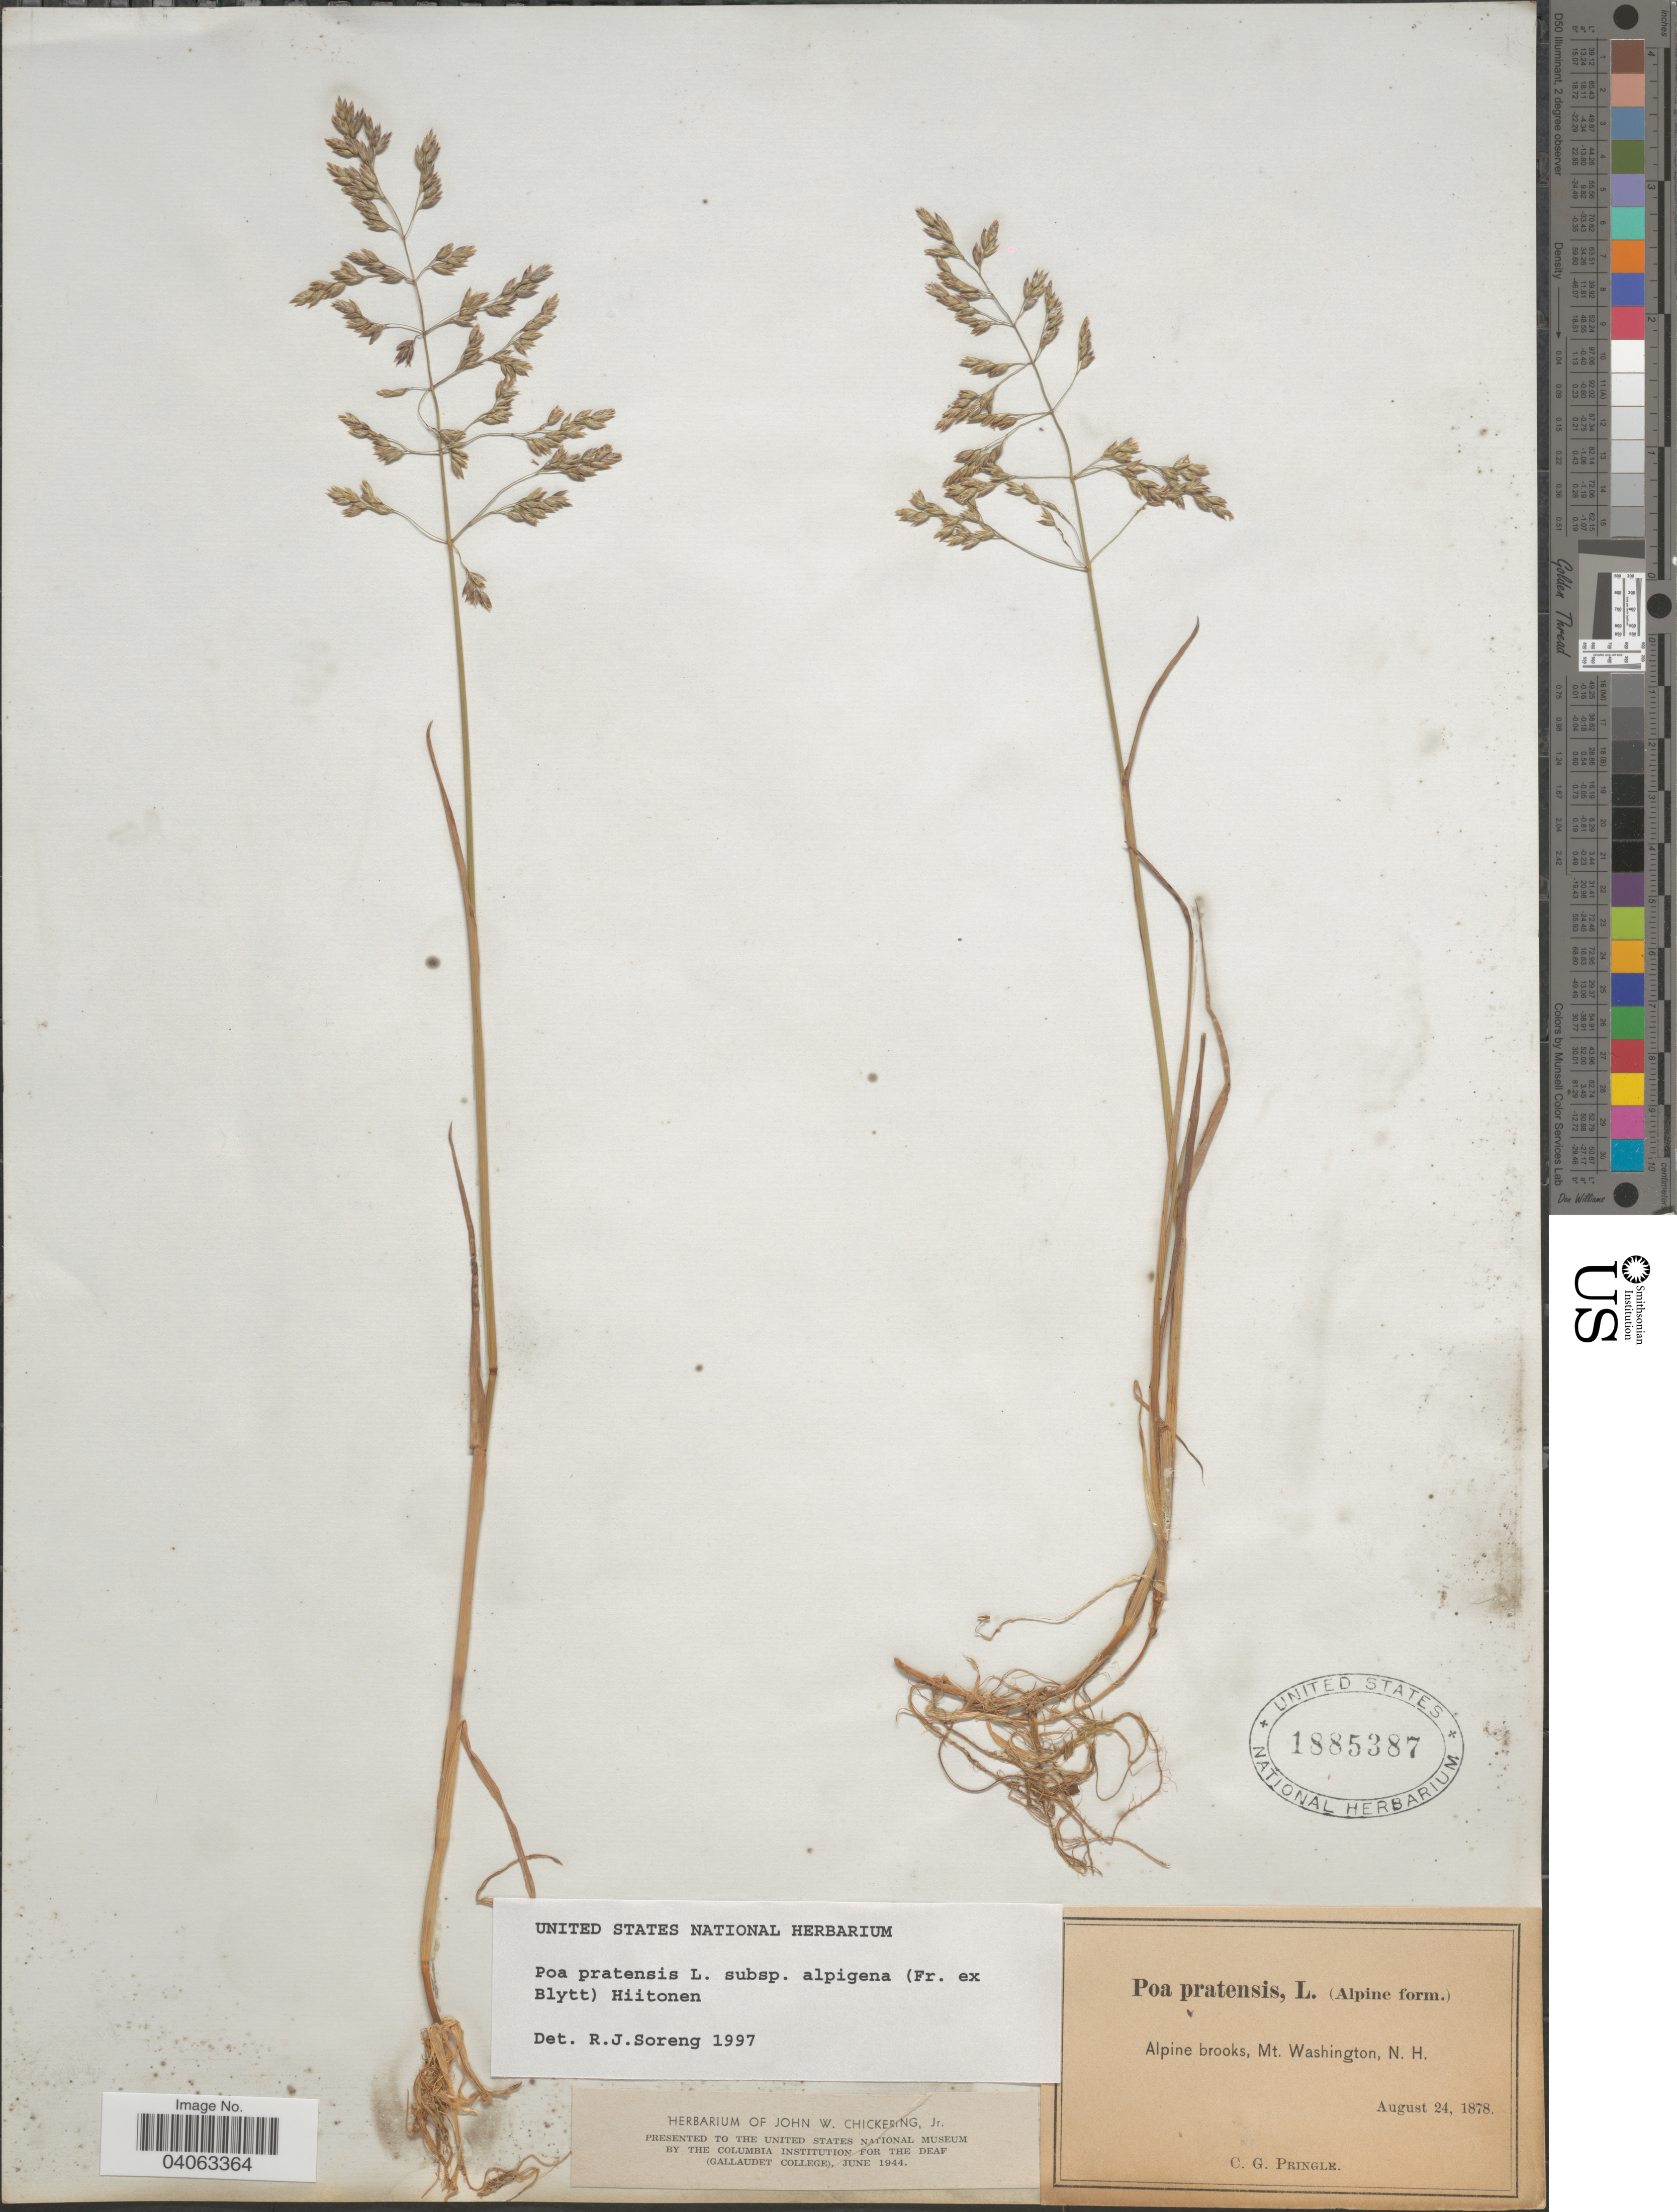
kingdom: Plantae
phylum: Tracheophyta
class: Liliopsida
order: Poales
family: Poaceae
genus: Poa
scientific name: Poa pratensis subsp. alpigena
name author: (Lindm.) Hiitonen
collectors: C. G. Pringle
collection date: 1878-08-24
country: United States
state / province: New Hampshire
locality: Alpine brooks, Mt. Washington.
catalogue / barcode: US 1885387